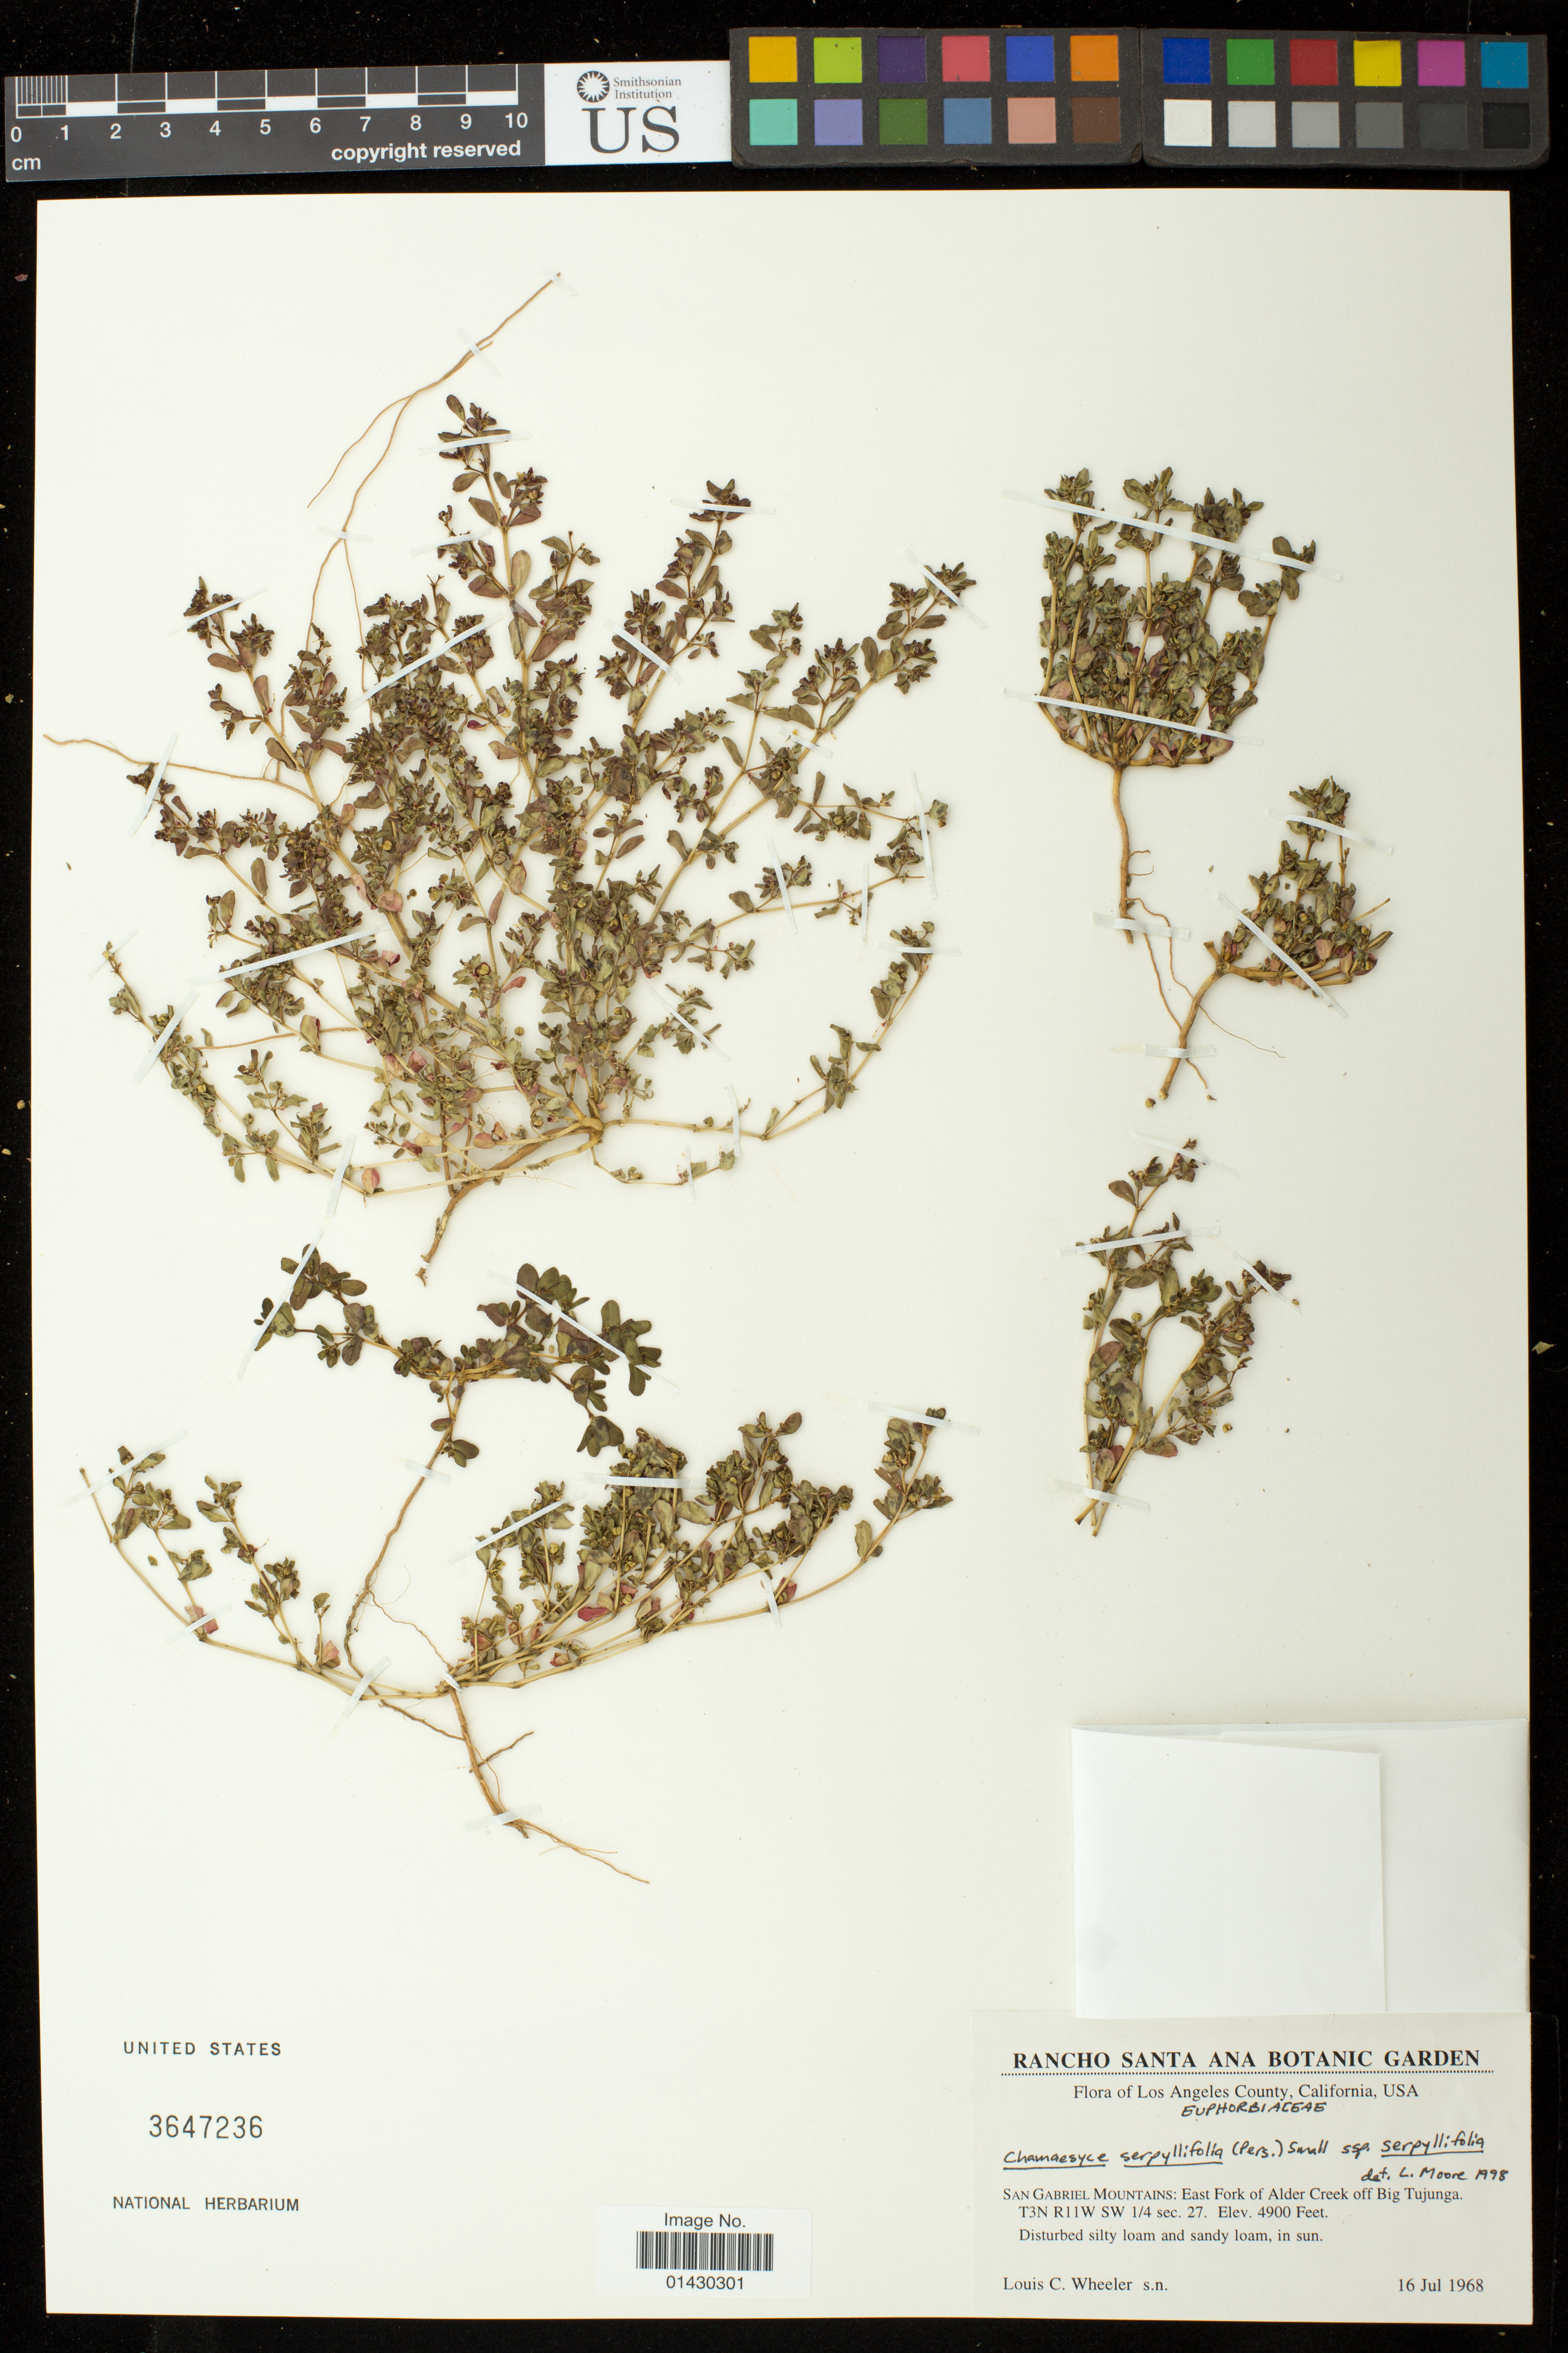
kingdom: Plantae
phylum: Tracheophyta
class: Magnoliopsida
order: Malpighiales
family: Euphorbiaceae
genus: Euphorbia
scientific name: Euphorbia serpillifolia subsp. serpillifolia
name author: Pers.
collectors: L. C. Wheeler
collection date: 1968-07-16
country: United States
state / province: California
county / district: Los Angeles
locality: San Gabriel Mountains: East Fork of Alder Creek off Big Tujunga. T3N R11W SW 1/4 sec. 27.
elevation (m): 1494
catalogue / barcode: US 3647236